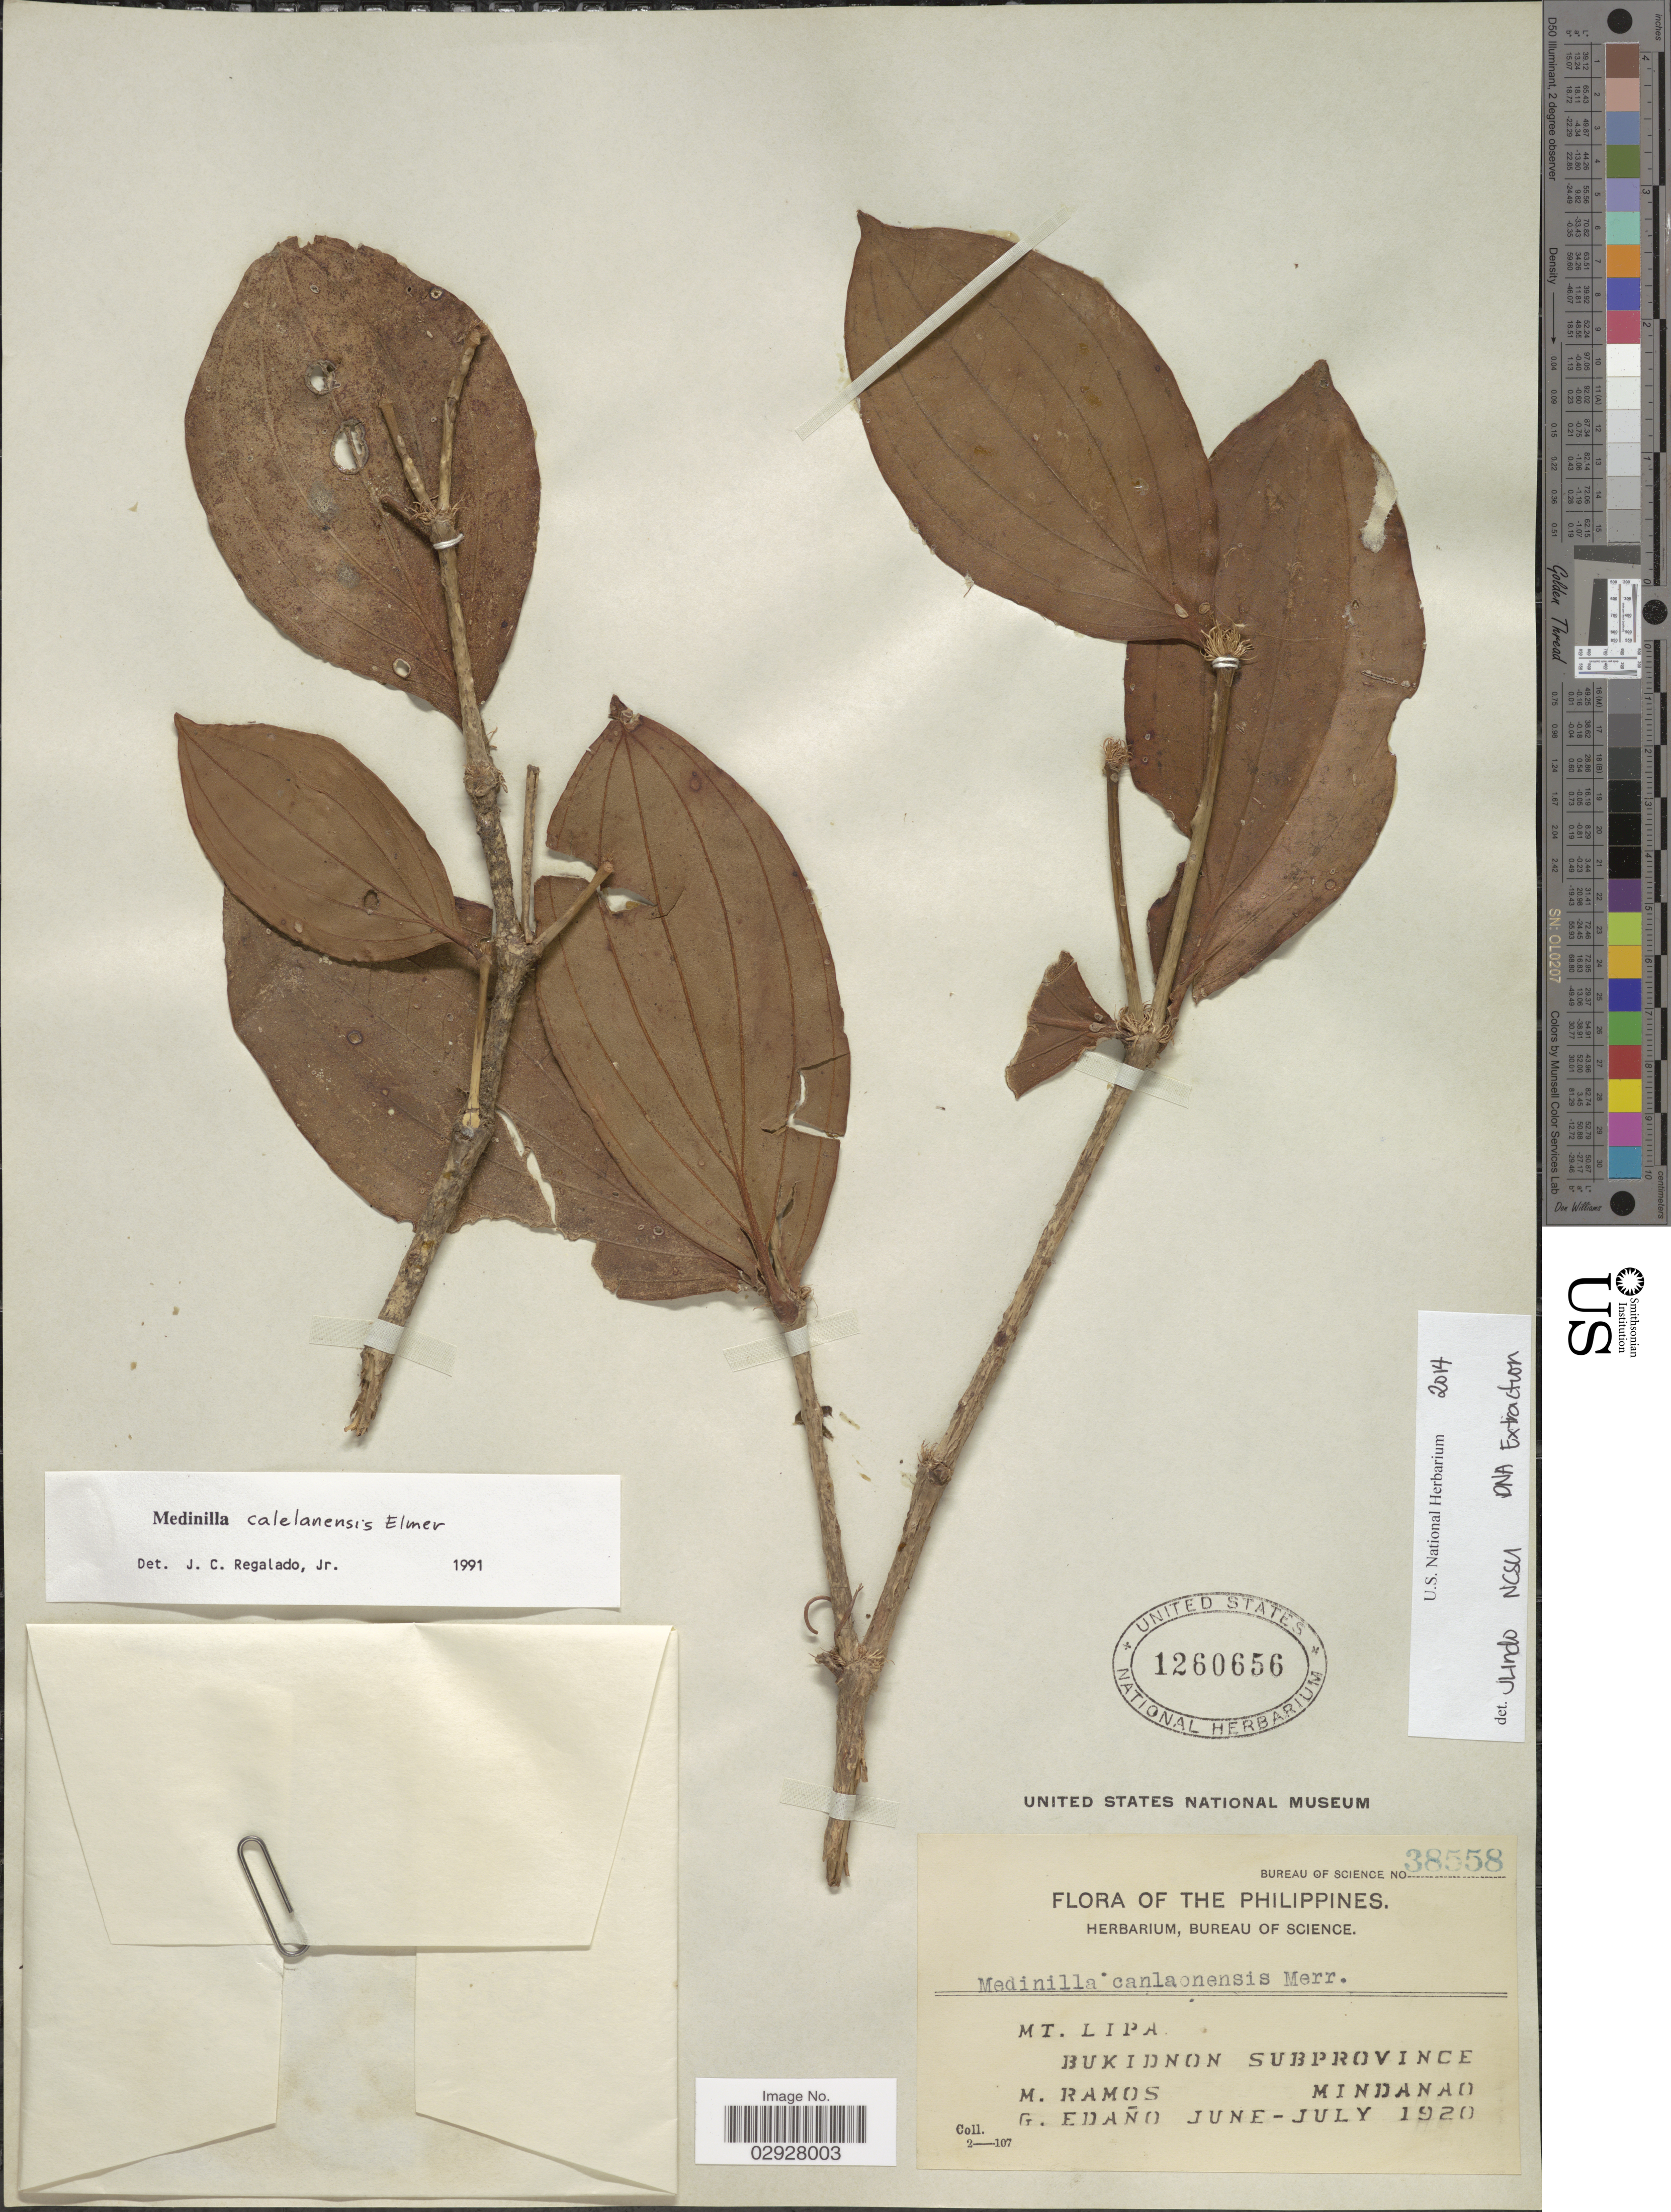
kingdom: Plantae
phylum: Tracheophyta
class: Magnoliopsida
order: Myrtales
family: Melastomataceae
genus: Medinilla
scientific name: Medinilla calelanensis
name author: Elmer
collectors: M. Ramos & G. Edaño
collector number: Bureau of Science 38558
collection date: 1920-06/1920-07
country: Philippines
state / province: Northern Mindanao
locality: Mt. Lipa, Bukidnon Subprovince, Mindanao.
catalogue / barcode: US 1260656